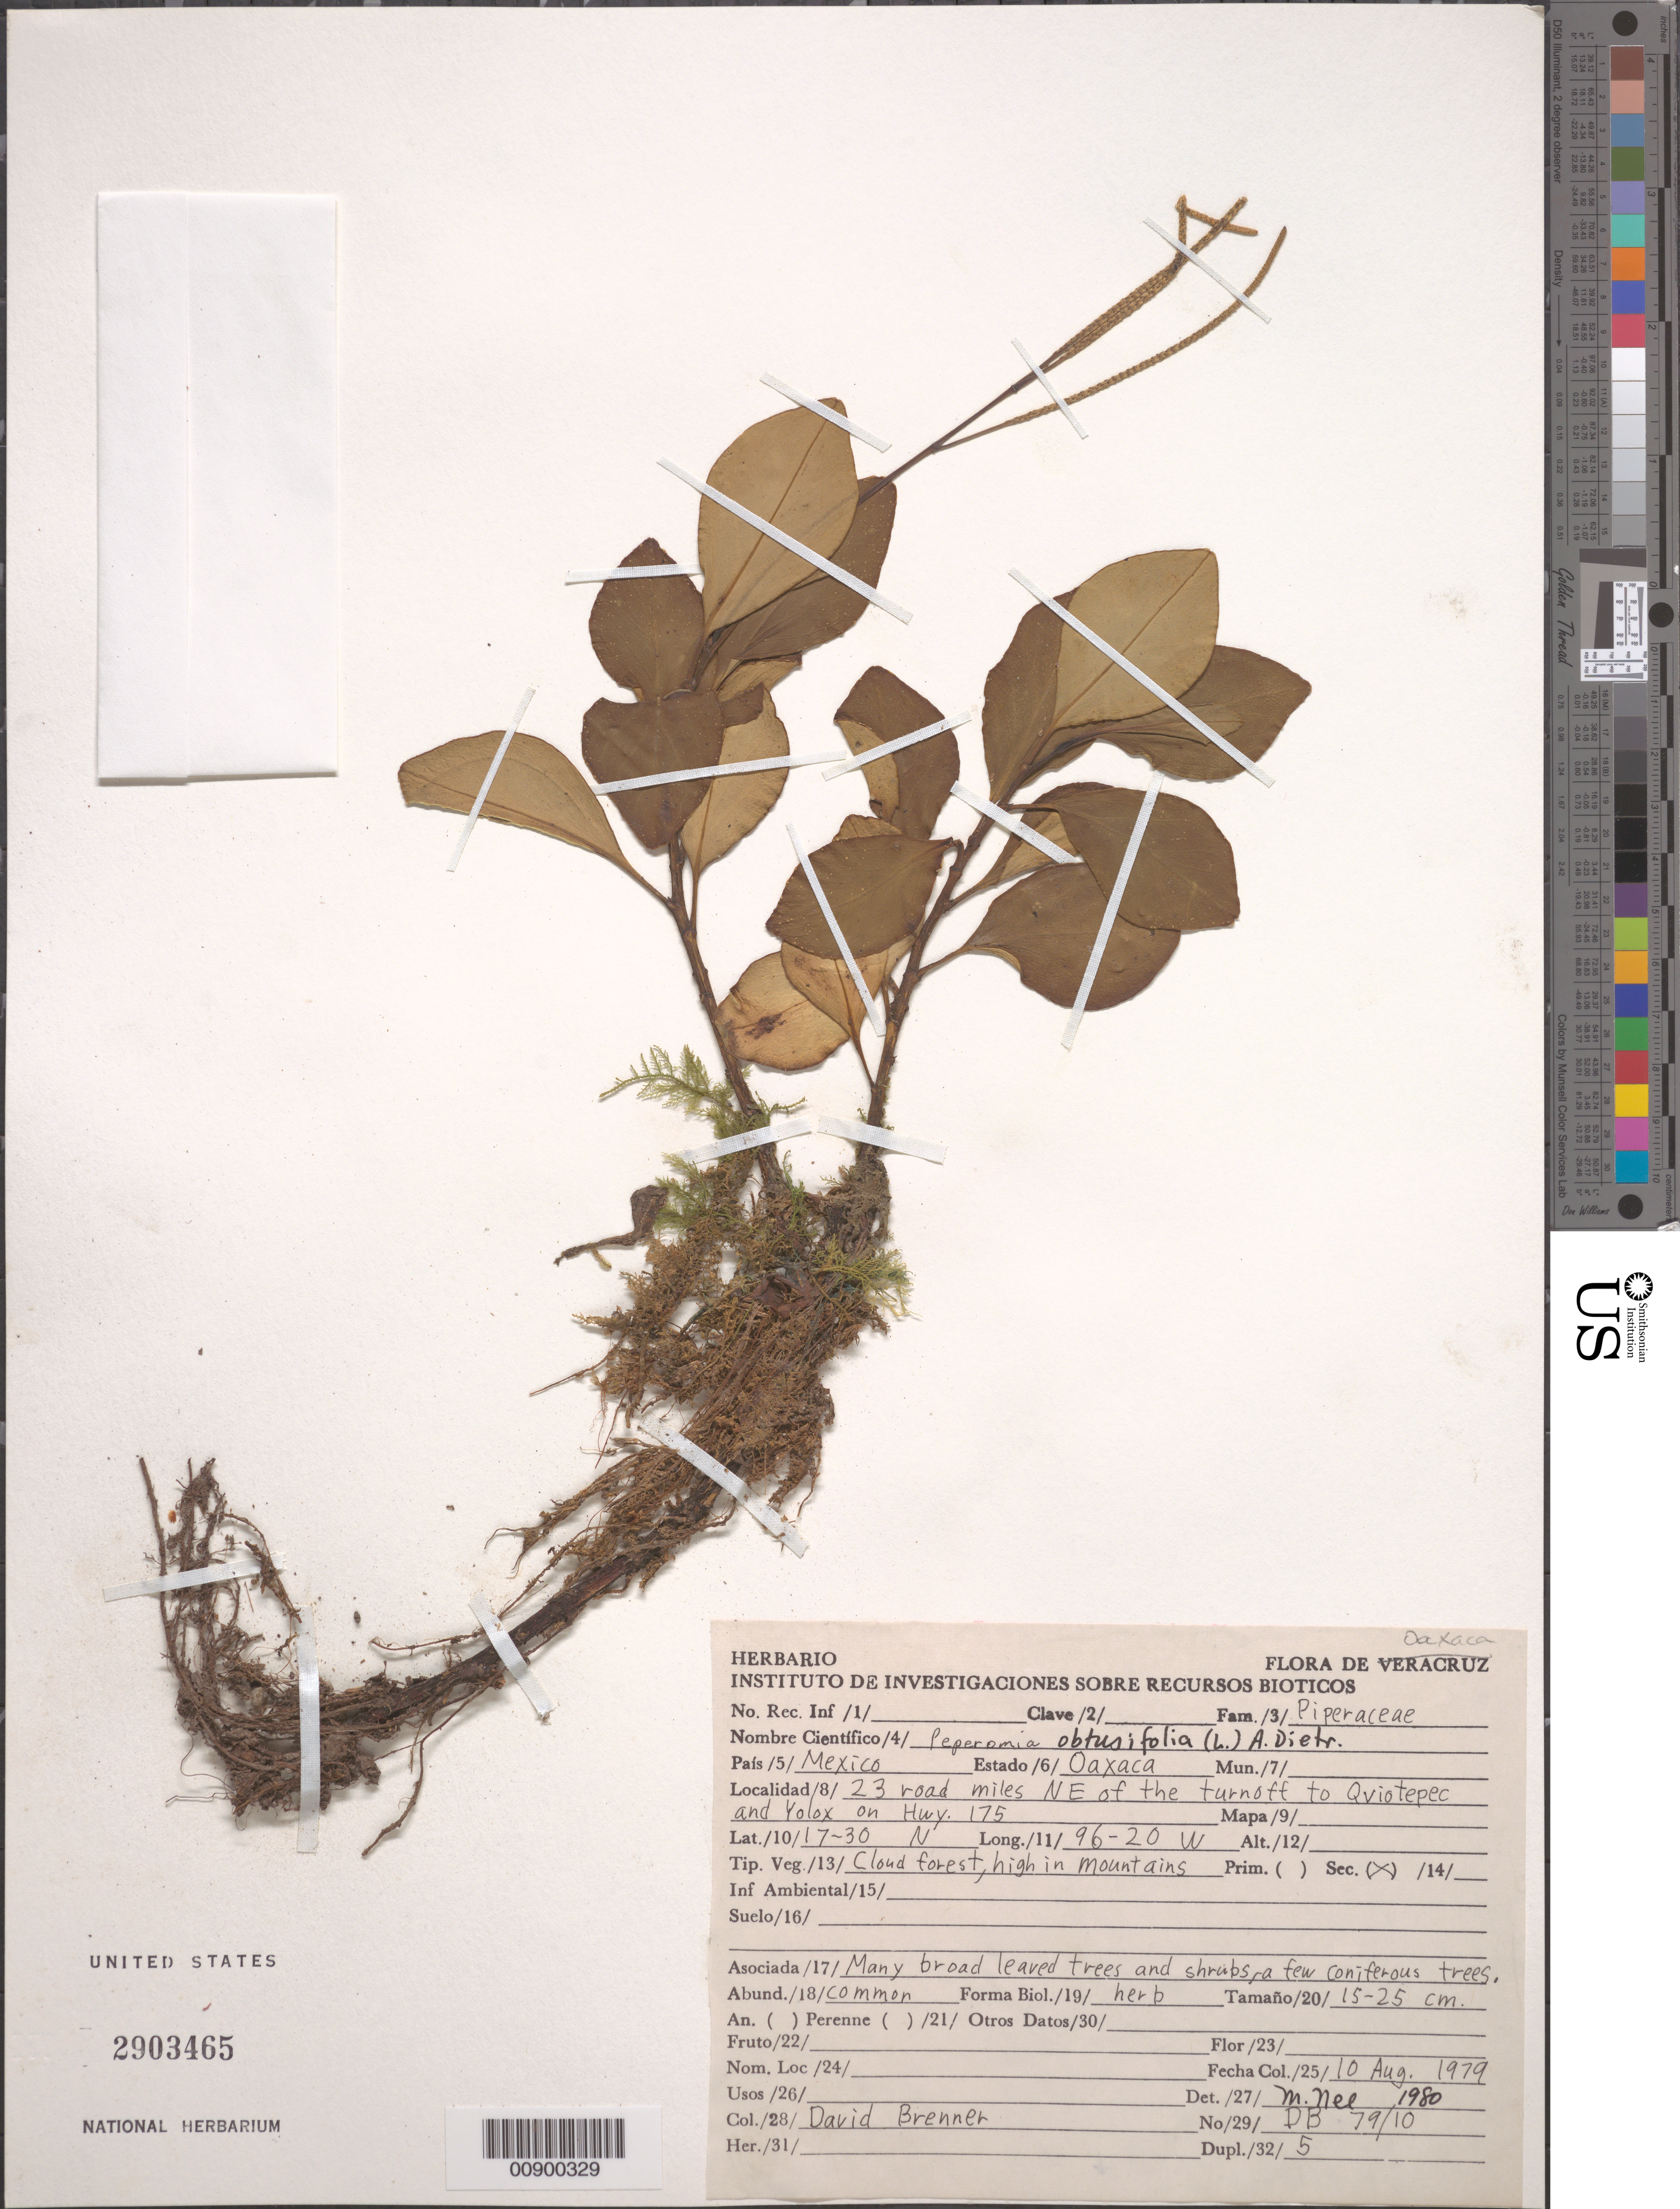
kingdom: Plantae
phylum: Tracheophyta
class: Magnoliopsida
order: Piperales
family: Piperaceae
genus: Peperomia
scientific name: Peperomia obtusifolia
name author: (L.) A. Dietr.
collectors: D. Brenner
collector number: DB 79/10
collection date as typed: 10 Aug 1979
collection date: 1979-08-10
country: Mexico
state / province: Oaxaca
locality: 23 road miles NE of the turnoff to Quiotepec and Yolox on Hwy. 175.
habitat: Cloud forest, high in mountains. Veg. sec. Many broad leaved trees and shrubs, a few coniferous trees.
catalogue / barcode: US 2903465